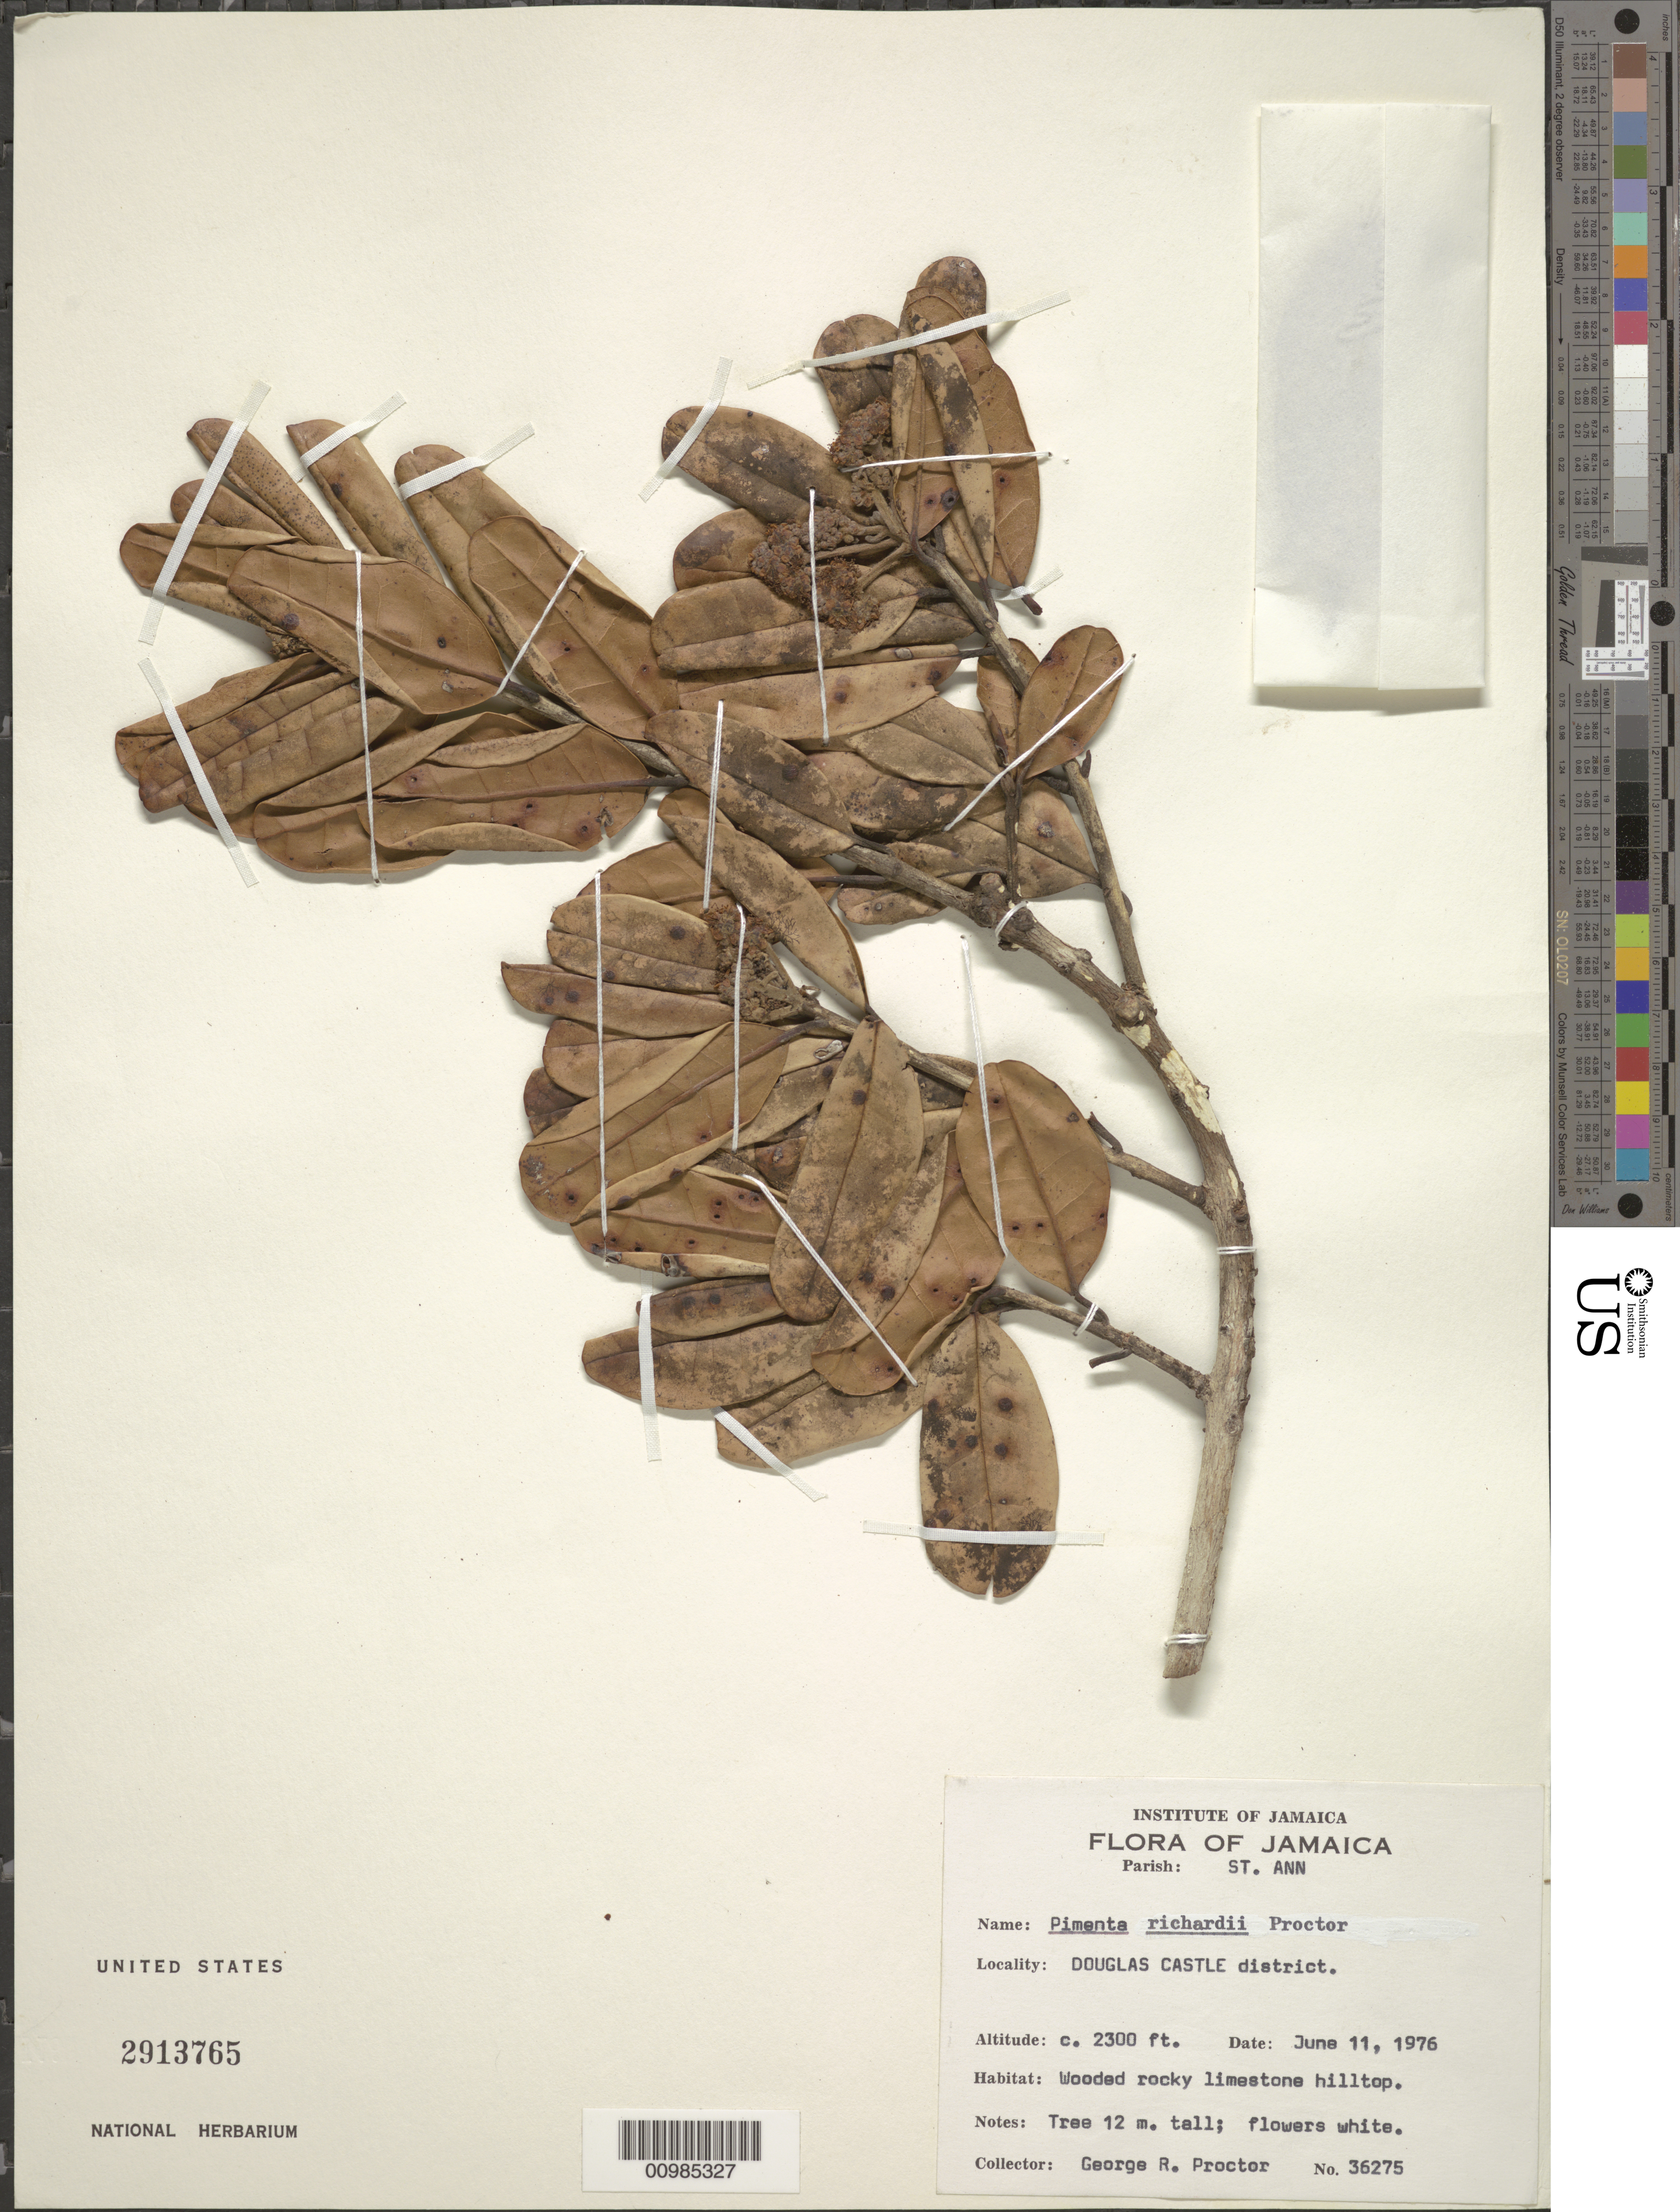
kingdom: Plantae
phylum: Tracheophyta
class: Magnoliopsida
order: Myrtales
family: Myrtaceae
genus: Pimenta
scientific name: Pimenta richardii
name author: Proctor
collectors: G. R. Proctor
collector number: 36275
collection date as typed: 11 Jun 1976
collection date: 1976-06-11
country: Jamaica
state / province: Saint Ann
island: Jamaica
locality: Douglas Castle district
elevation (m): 701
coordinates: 0 N, 0 E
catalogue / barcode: US 2913765